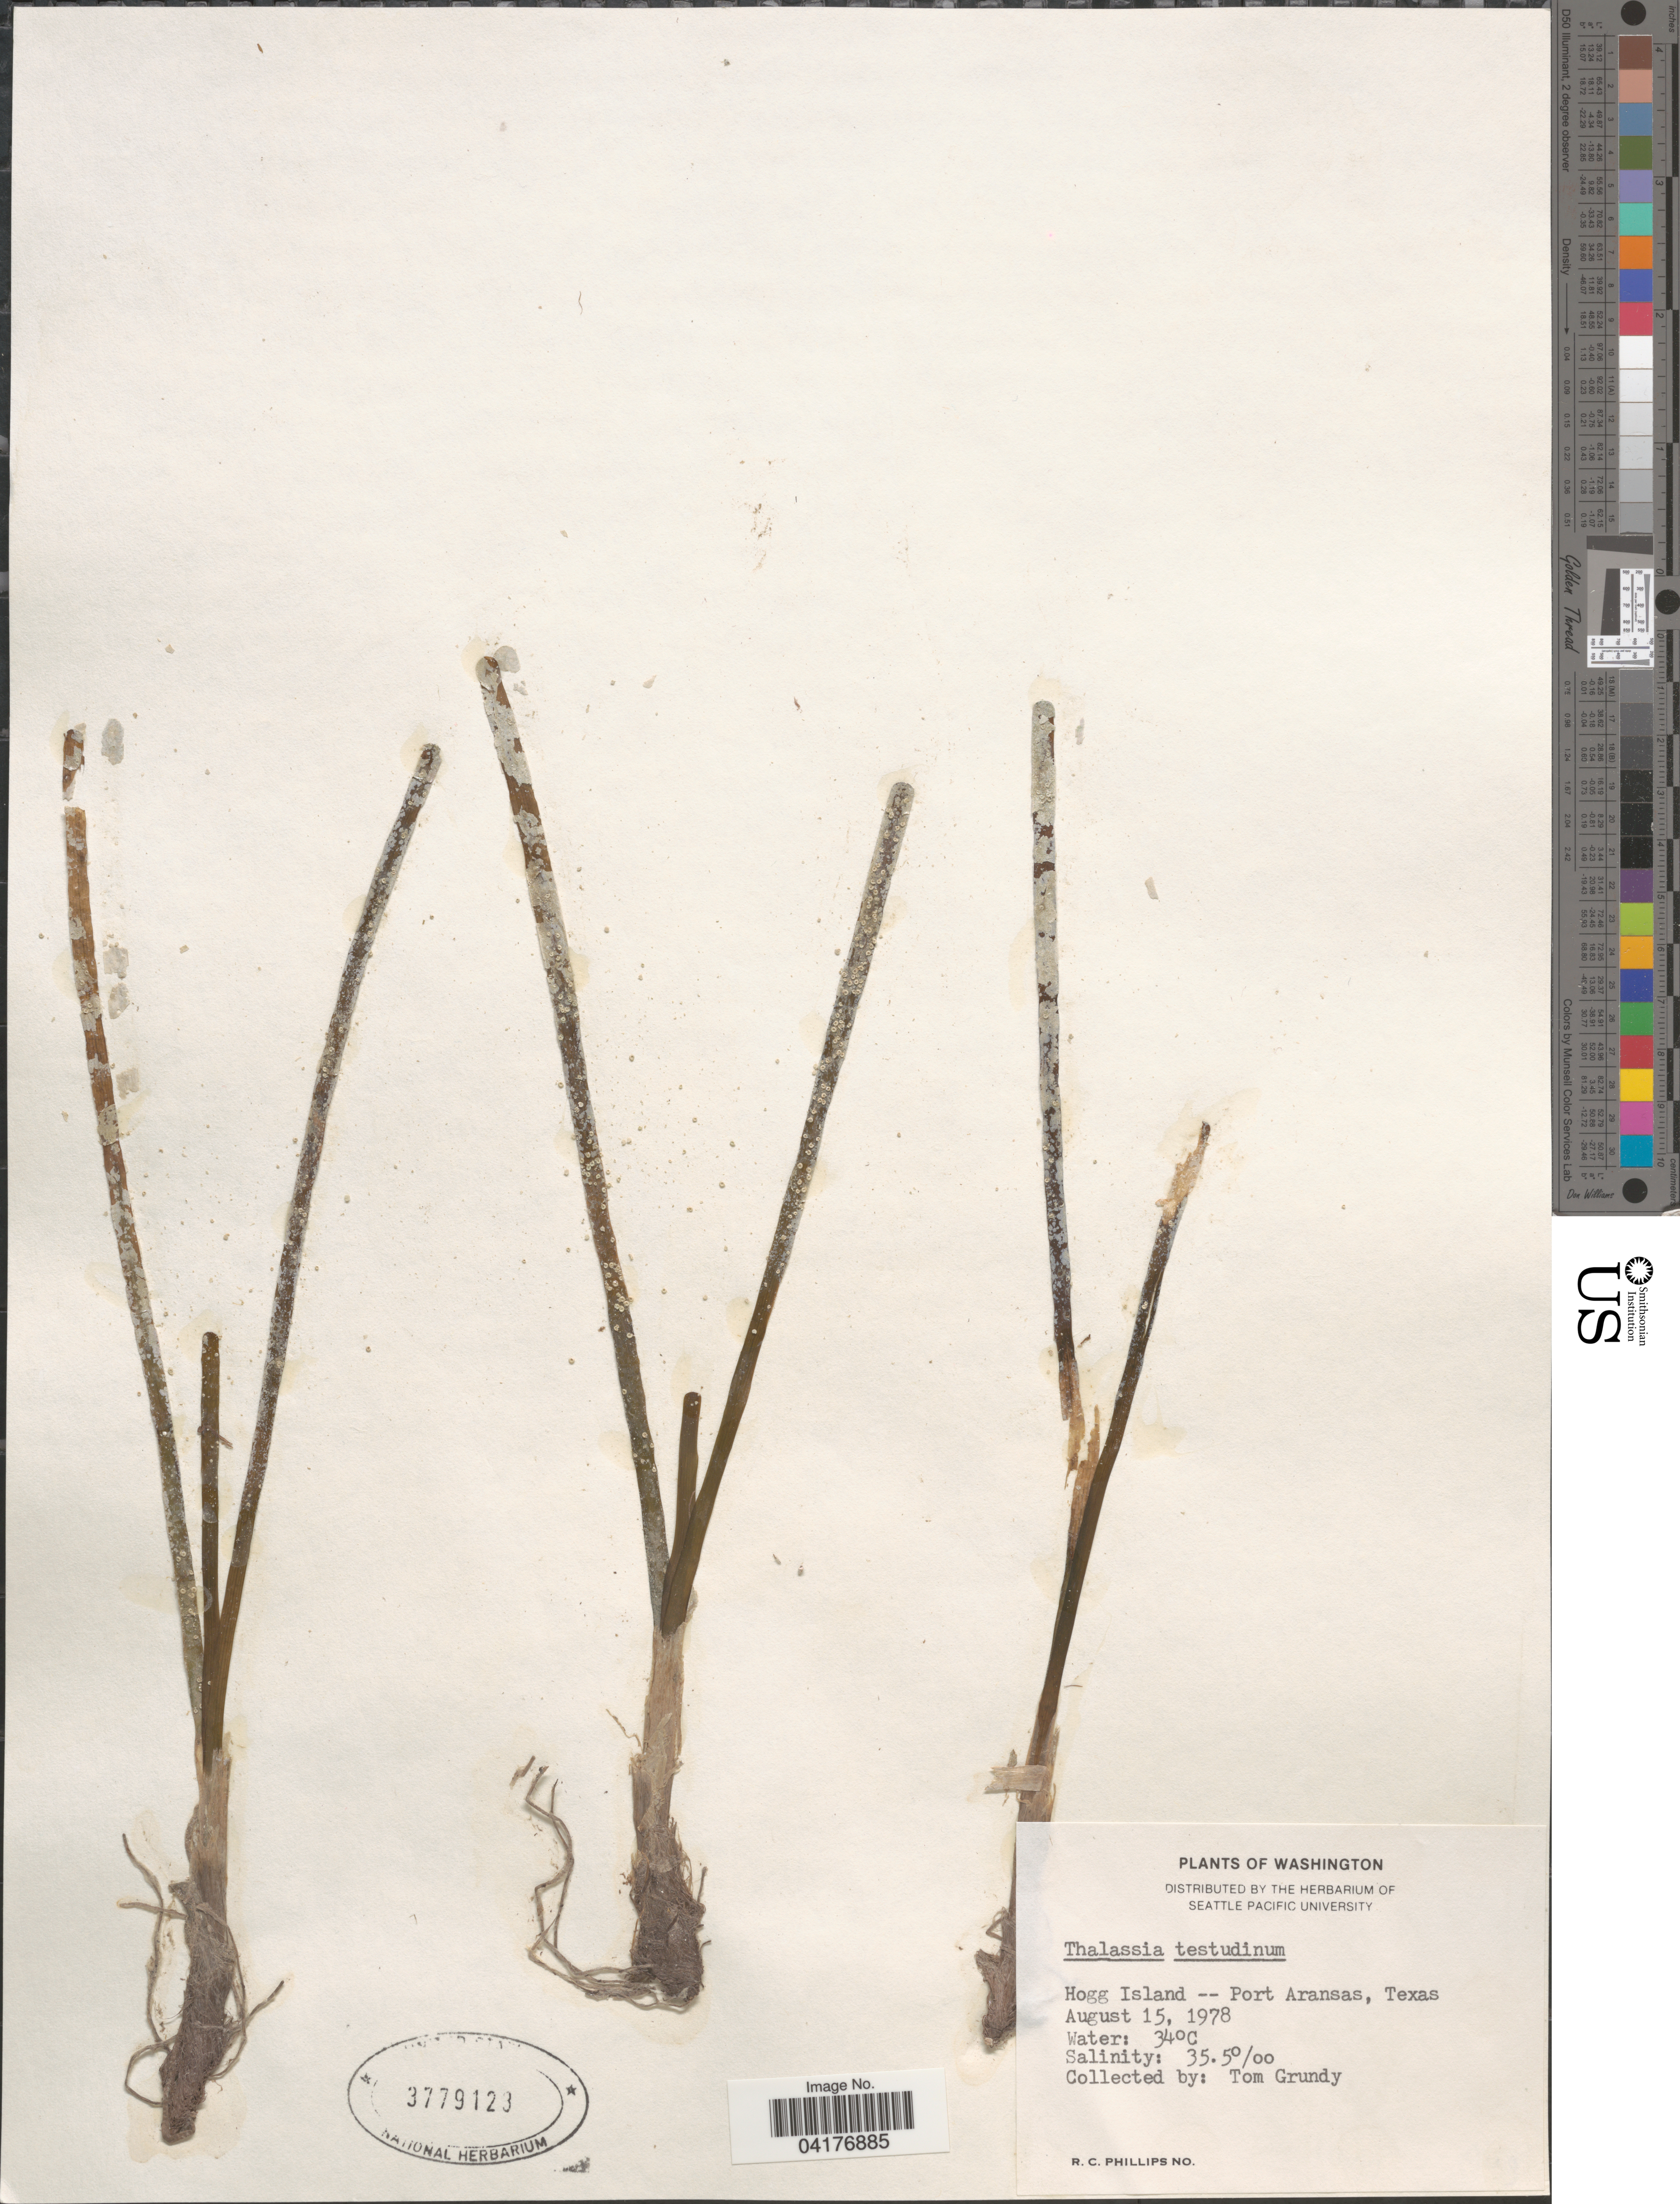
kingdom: Plantae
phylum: Tracheophyta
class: Liliopsida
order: Alismatales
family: Hydrocharitaceae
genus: Thalassia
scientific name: Thalassia testudinum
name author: Banks & Sol. ex K.D. Koenig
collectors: T. Grundy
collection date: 1978-08-15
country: United States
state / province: Texas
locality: Hogg Island -- Port Aransas.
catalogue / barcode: US 3779123